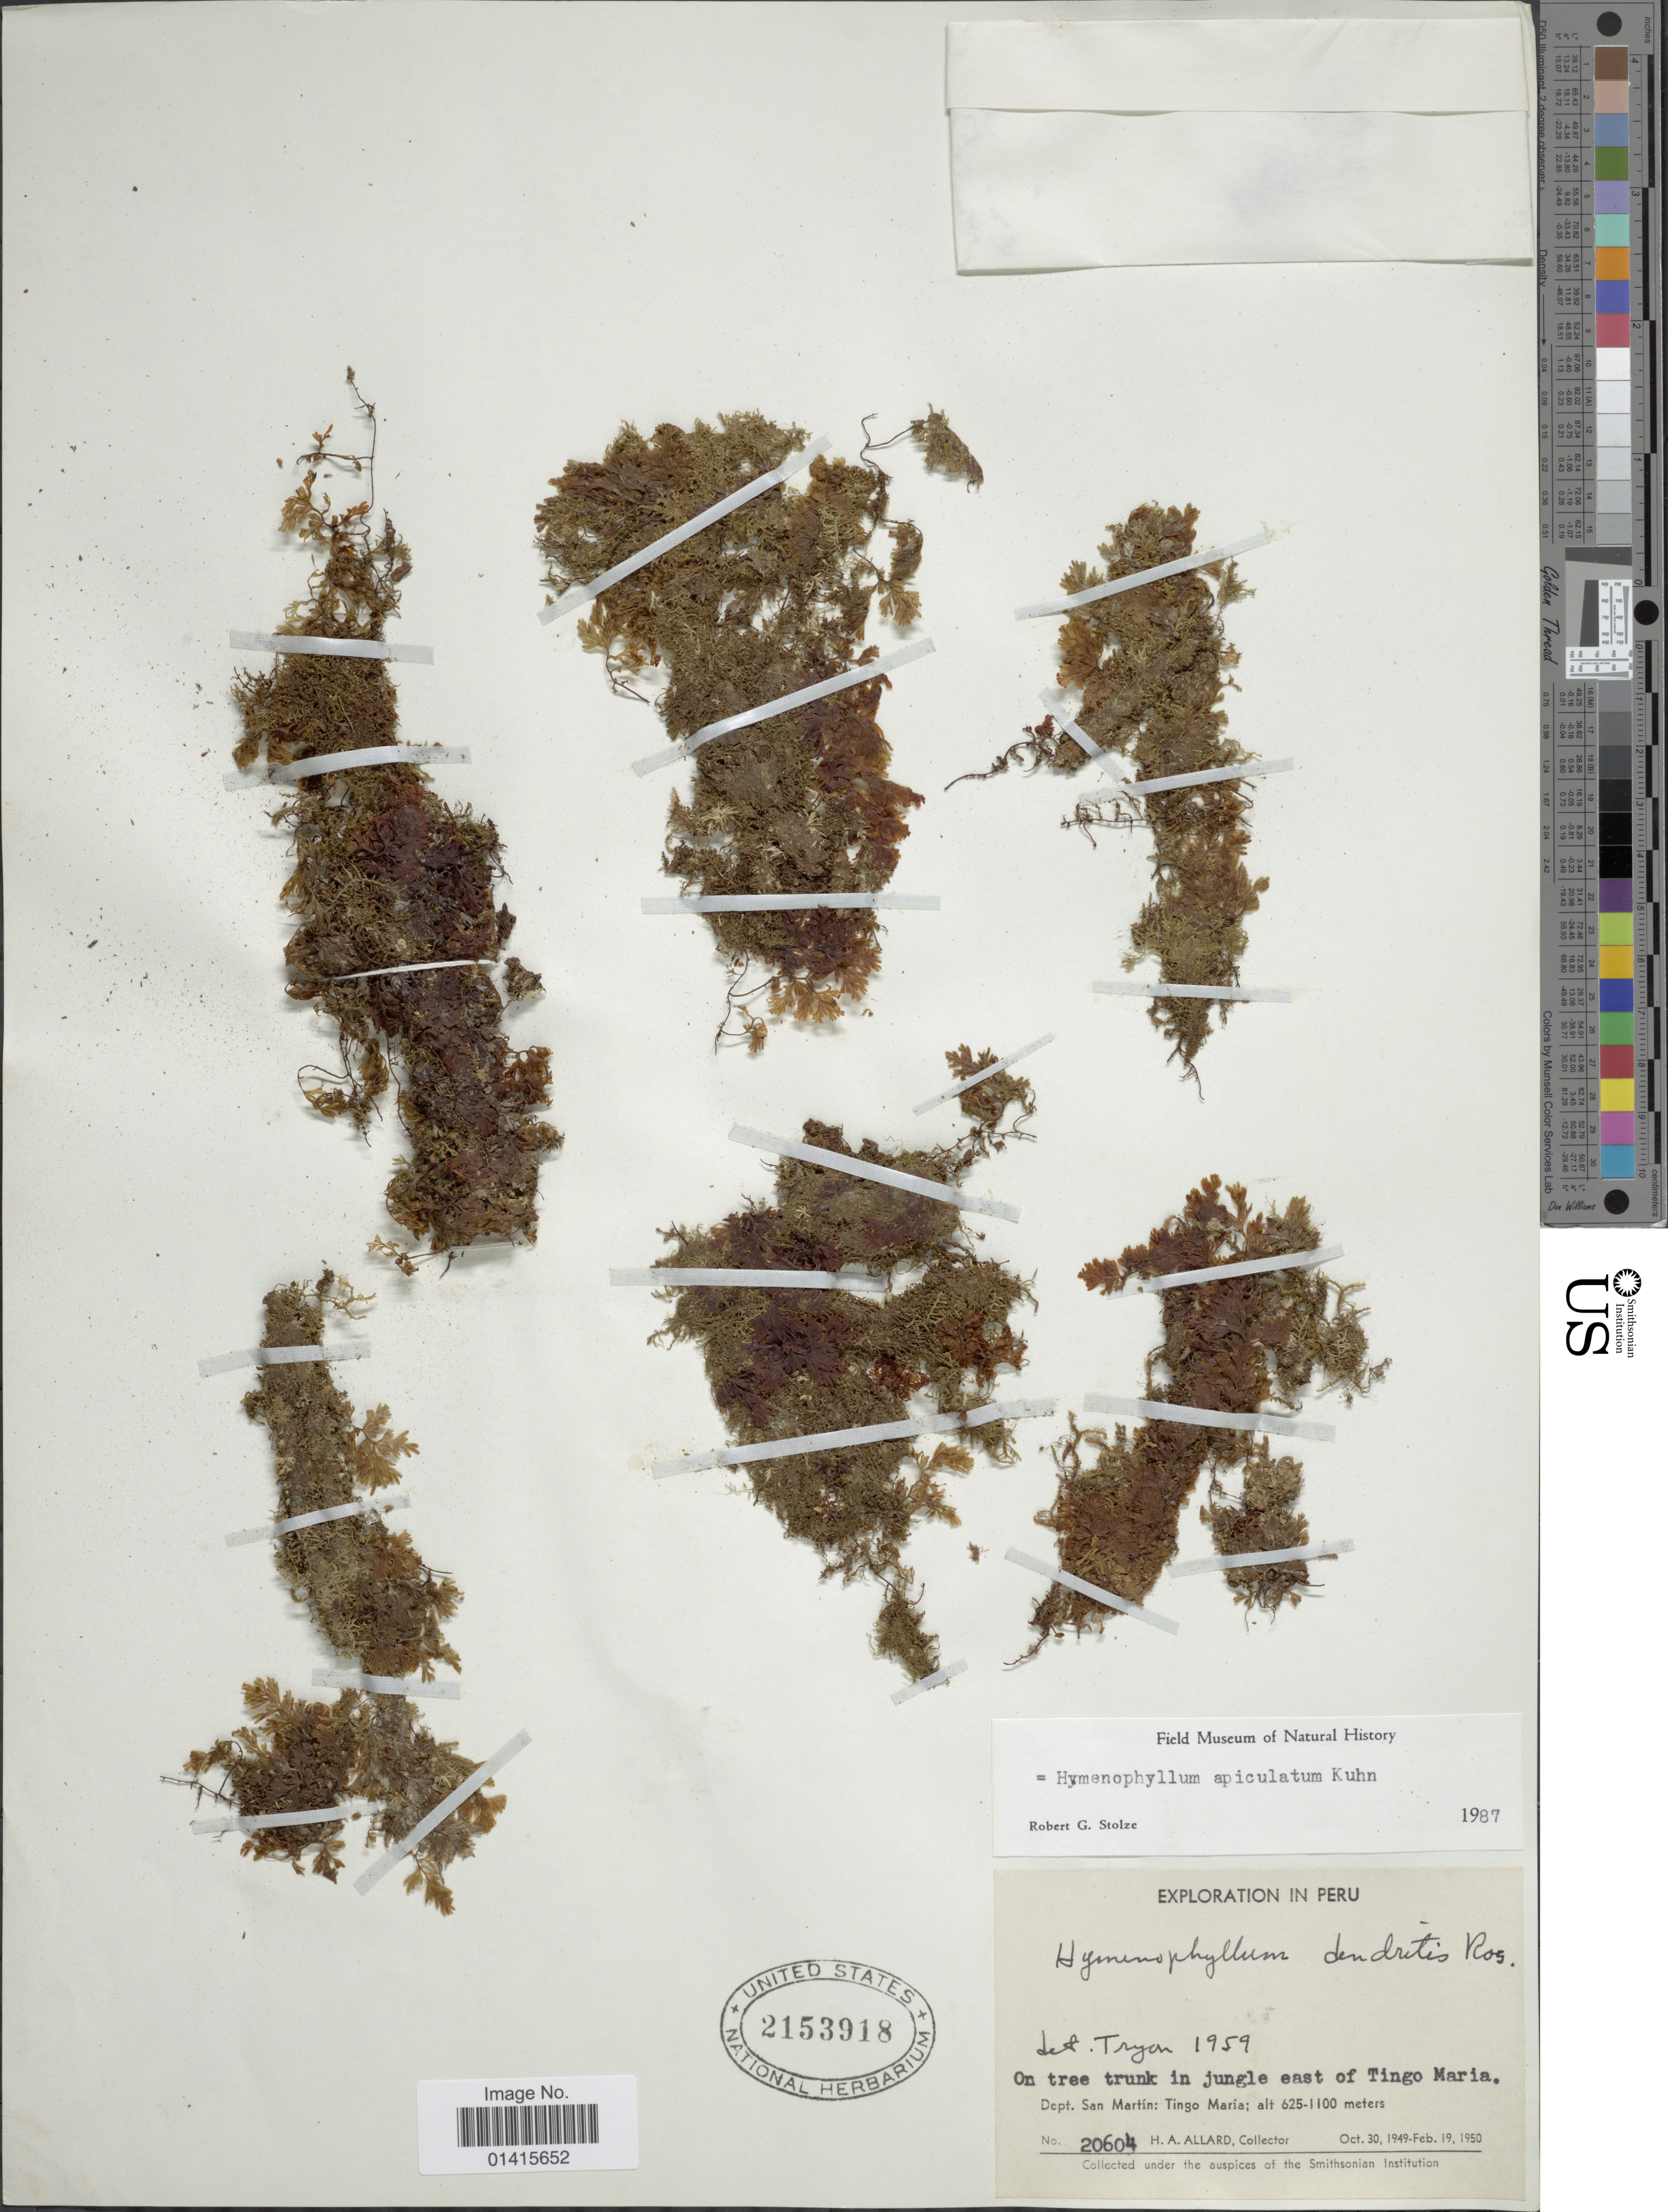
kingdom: Plantae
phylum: Tracheophyta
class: Polypodiopsida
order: Hymenophyllales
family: Hymenophyllaceae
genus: Hymenophyllum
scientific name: Hymenophyllum apiculatum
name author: Mett. ex Kuhn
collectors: H. A. Allard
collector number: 20604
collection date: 1949-10-30/1950-02-19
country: Peru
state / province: San Martín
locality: On tree trunk in jungle East of Tingo Maria, Dept. San Martin: Tingo Maria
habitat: on tree trunk in jungle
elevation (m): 625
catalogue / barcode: US 2153918